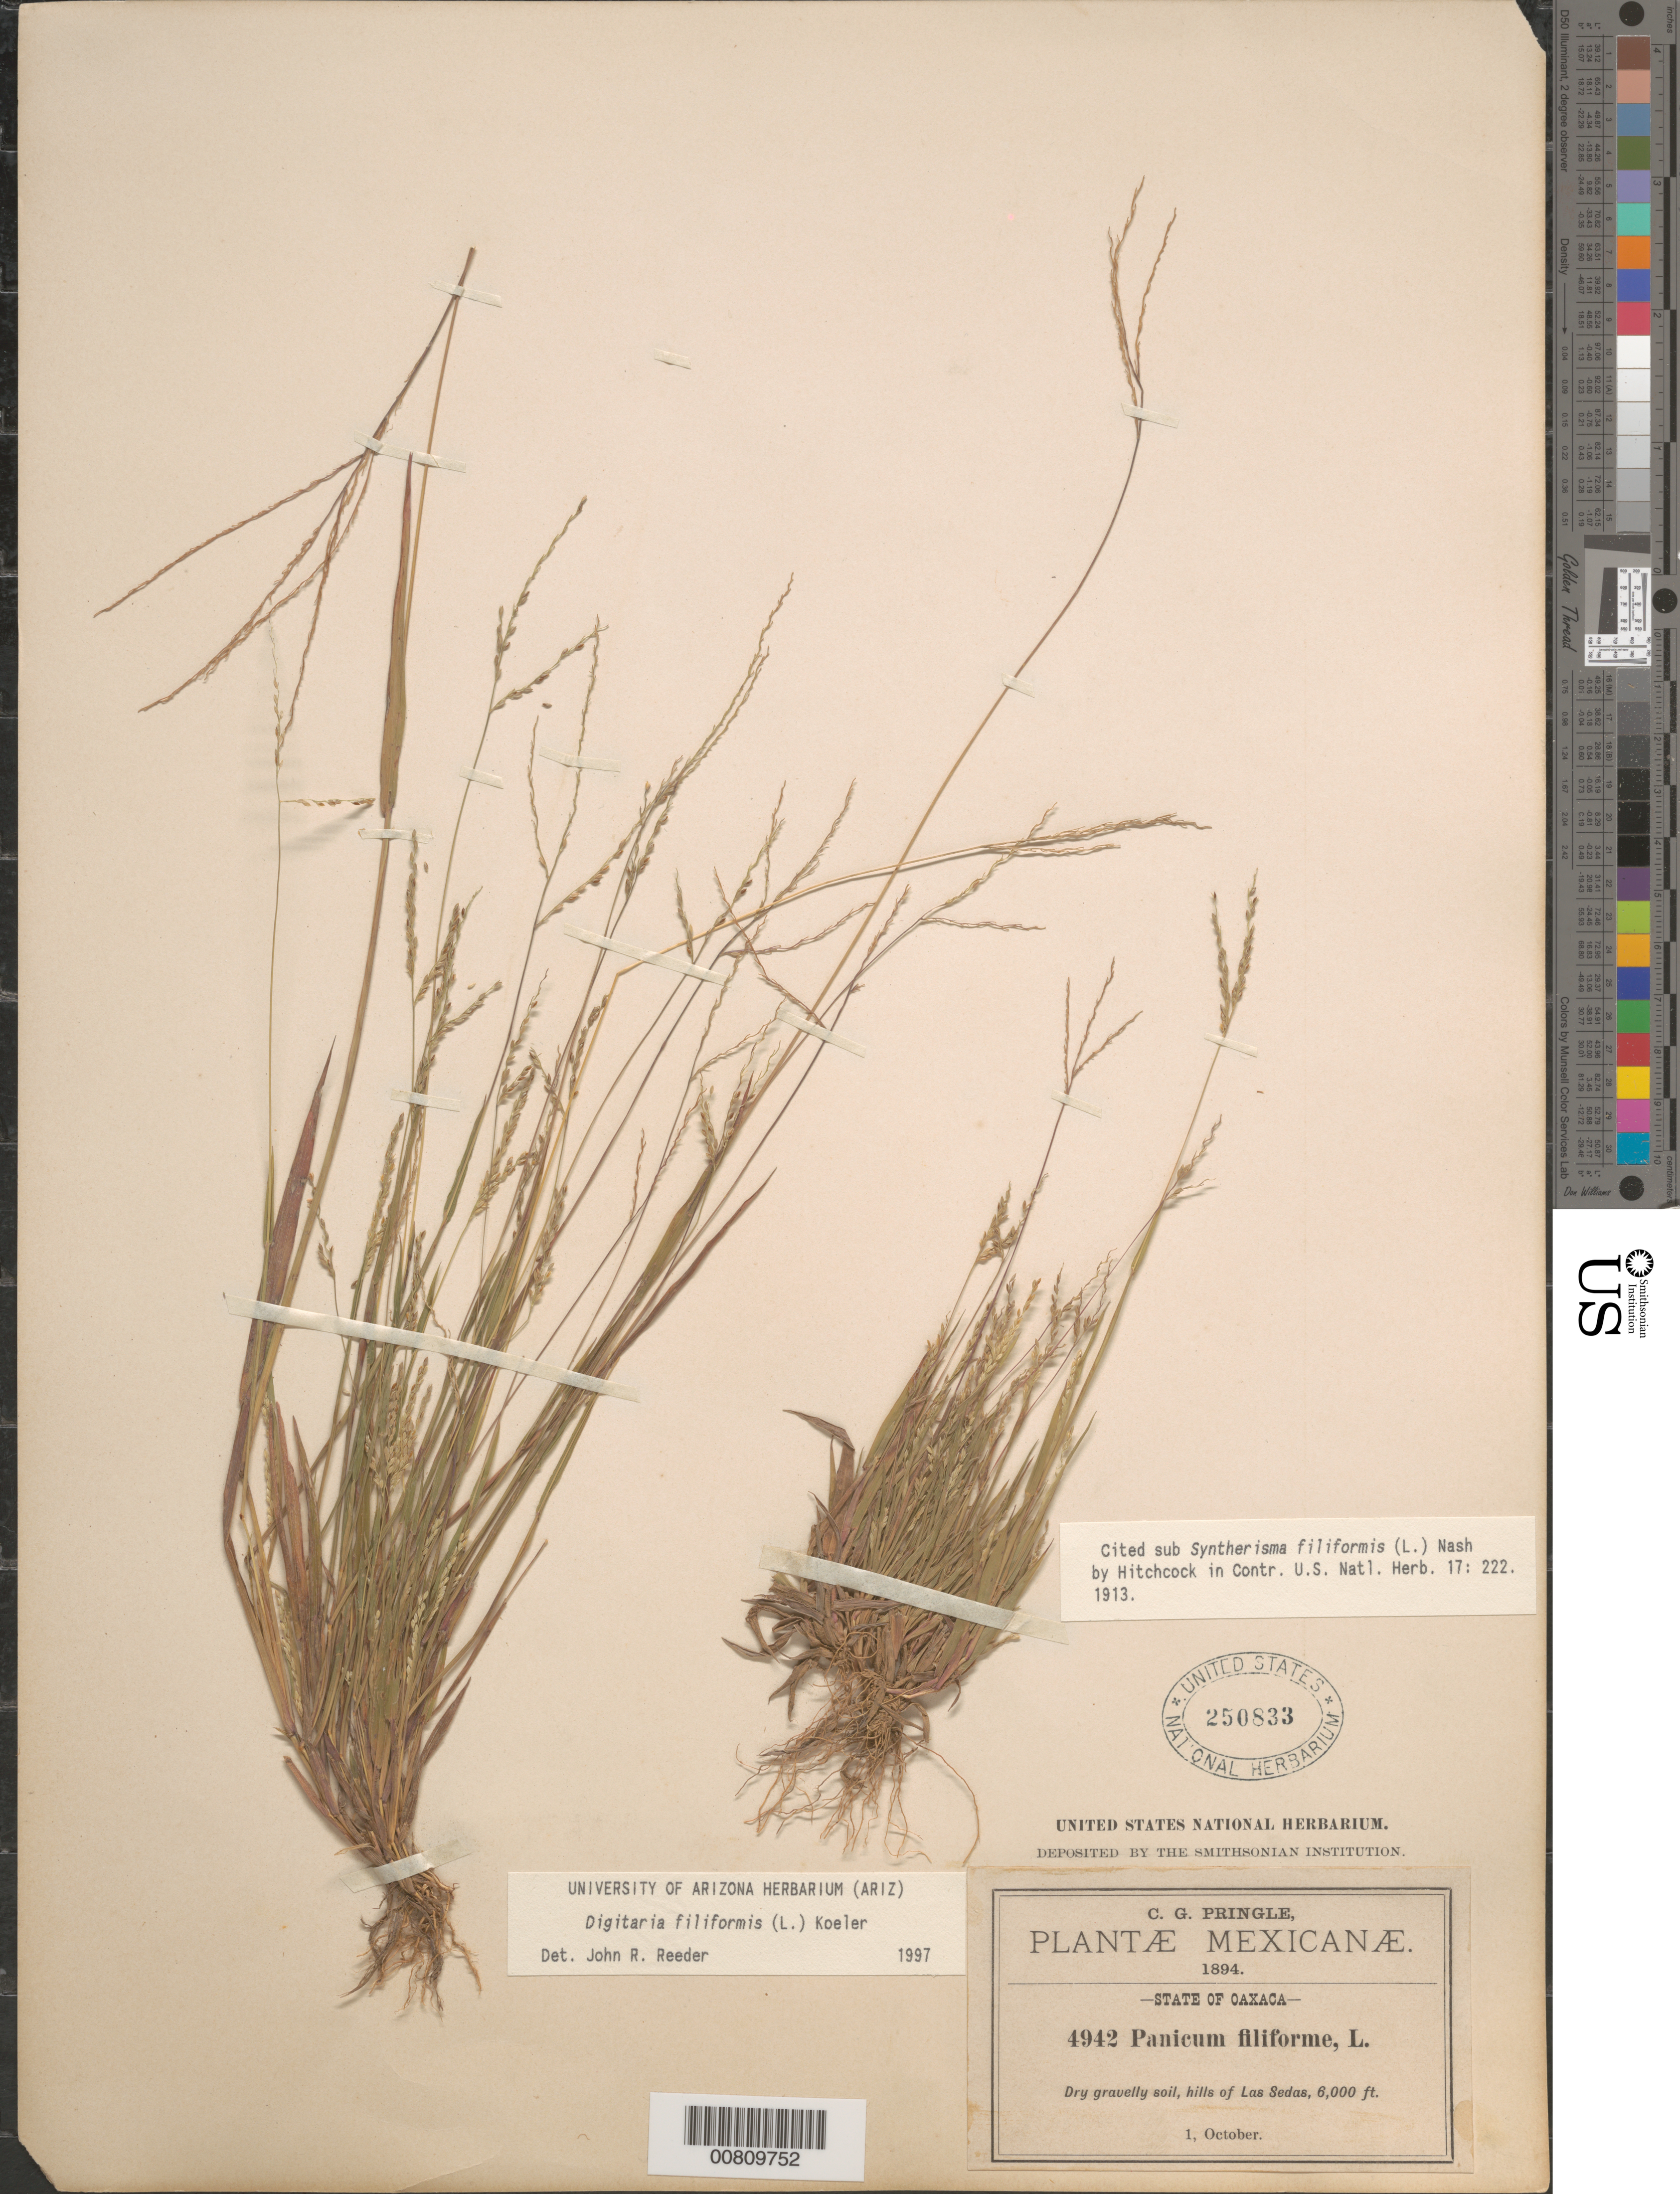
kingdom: Plantae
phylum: Tracheophyta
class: Liliopsida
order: Poales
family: Poaceae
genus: Digitaria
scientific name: Digitaria filiformis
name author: (L.) Koeler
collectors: C. G. Pringle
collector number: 4942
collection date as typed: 01 Oct 1894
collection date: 1894-10-01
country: Mexico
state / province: Oaxaca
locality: Hills of Las Sedas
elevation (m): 1829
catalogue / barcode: US 250833